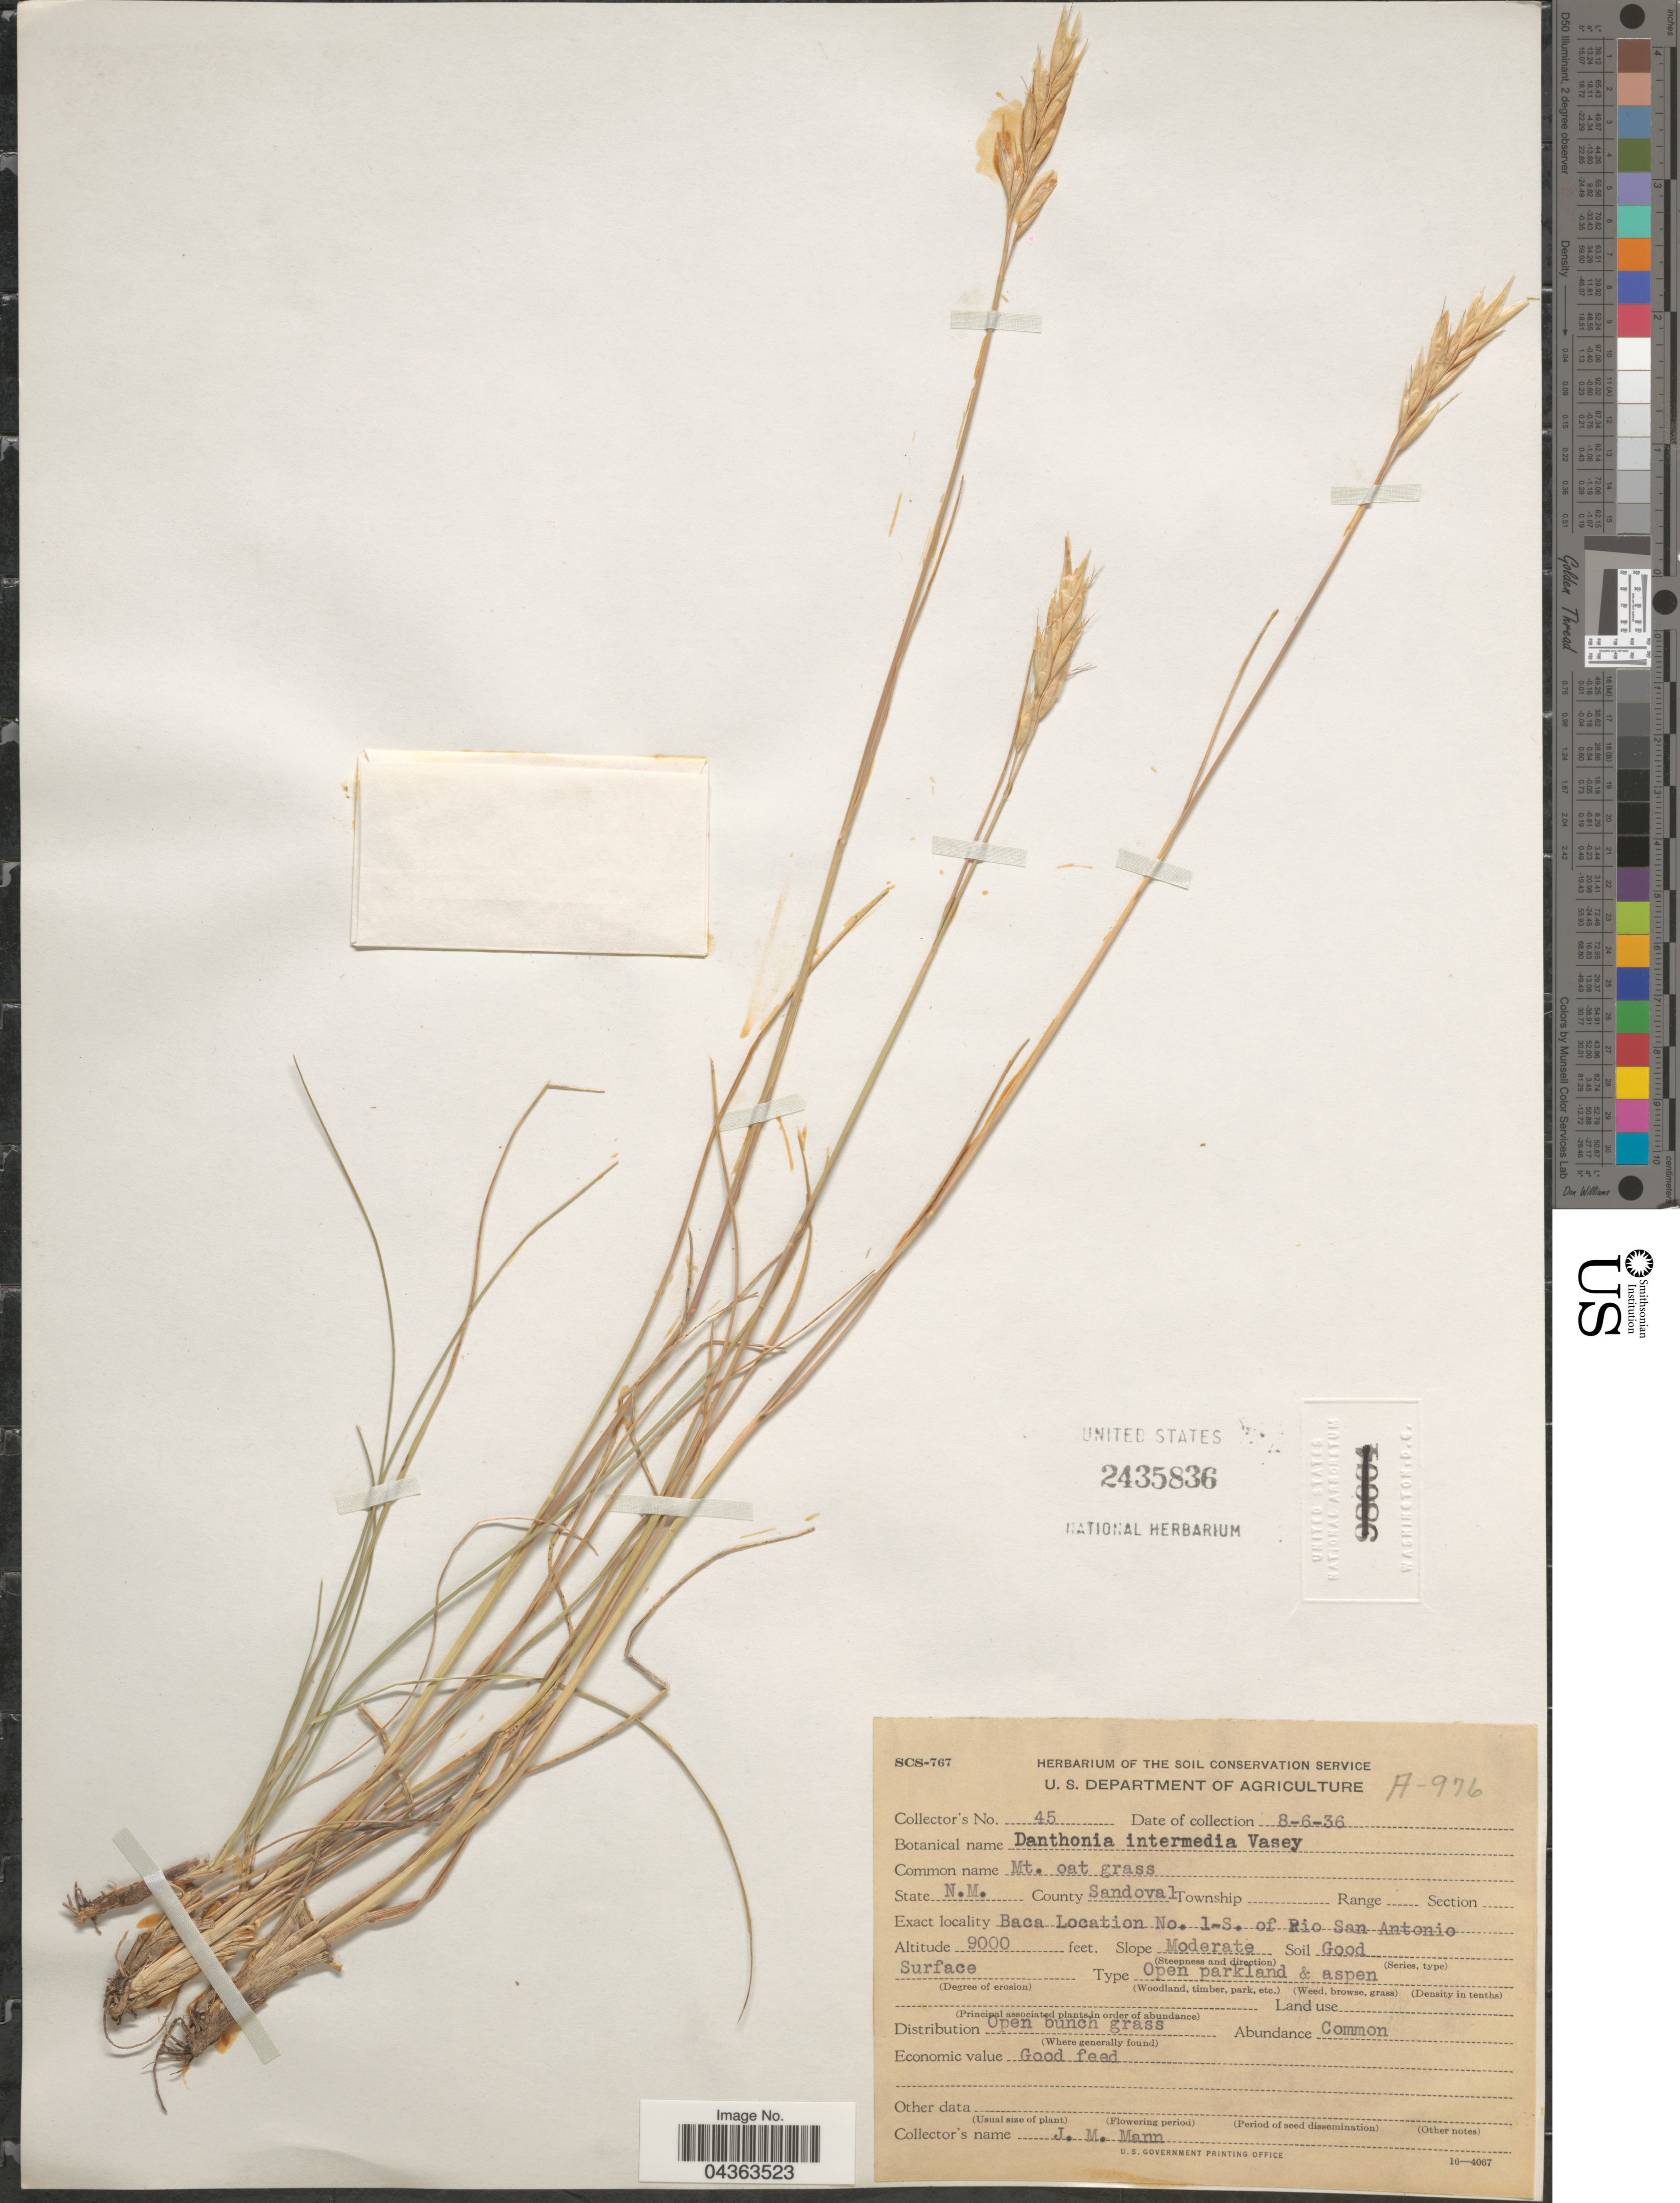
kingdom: Plantae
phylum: Tracheophyta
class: Liliopsida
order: Poales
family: Poaceae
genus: Danthonia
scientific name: Danthonia intermedia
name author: Vasey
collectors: J. Mann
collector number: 45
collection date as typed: Transcribed d/m/y: 6/8/36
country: United States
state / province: New Mexico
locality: County Sandoval. Baca Location No. 1-S. of Rio San Antonio.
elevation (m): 2743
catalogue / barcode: US 2435836